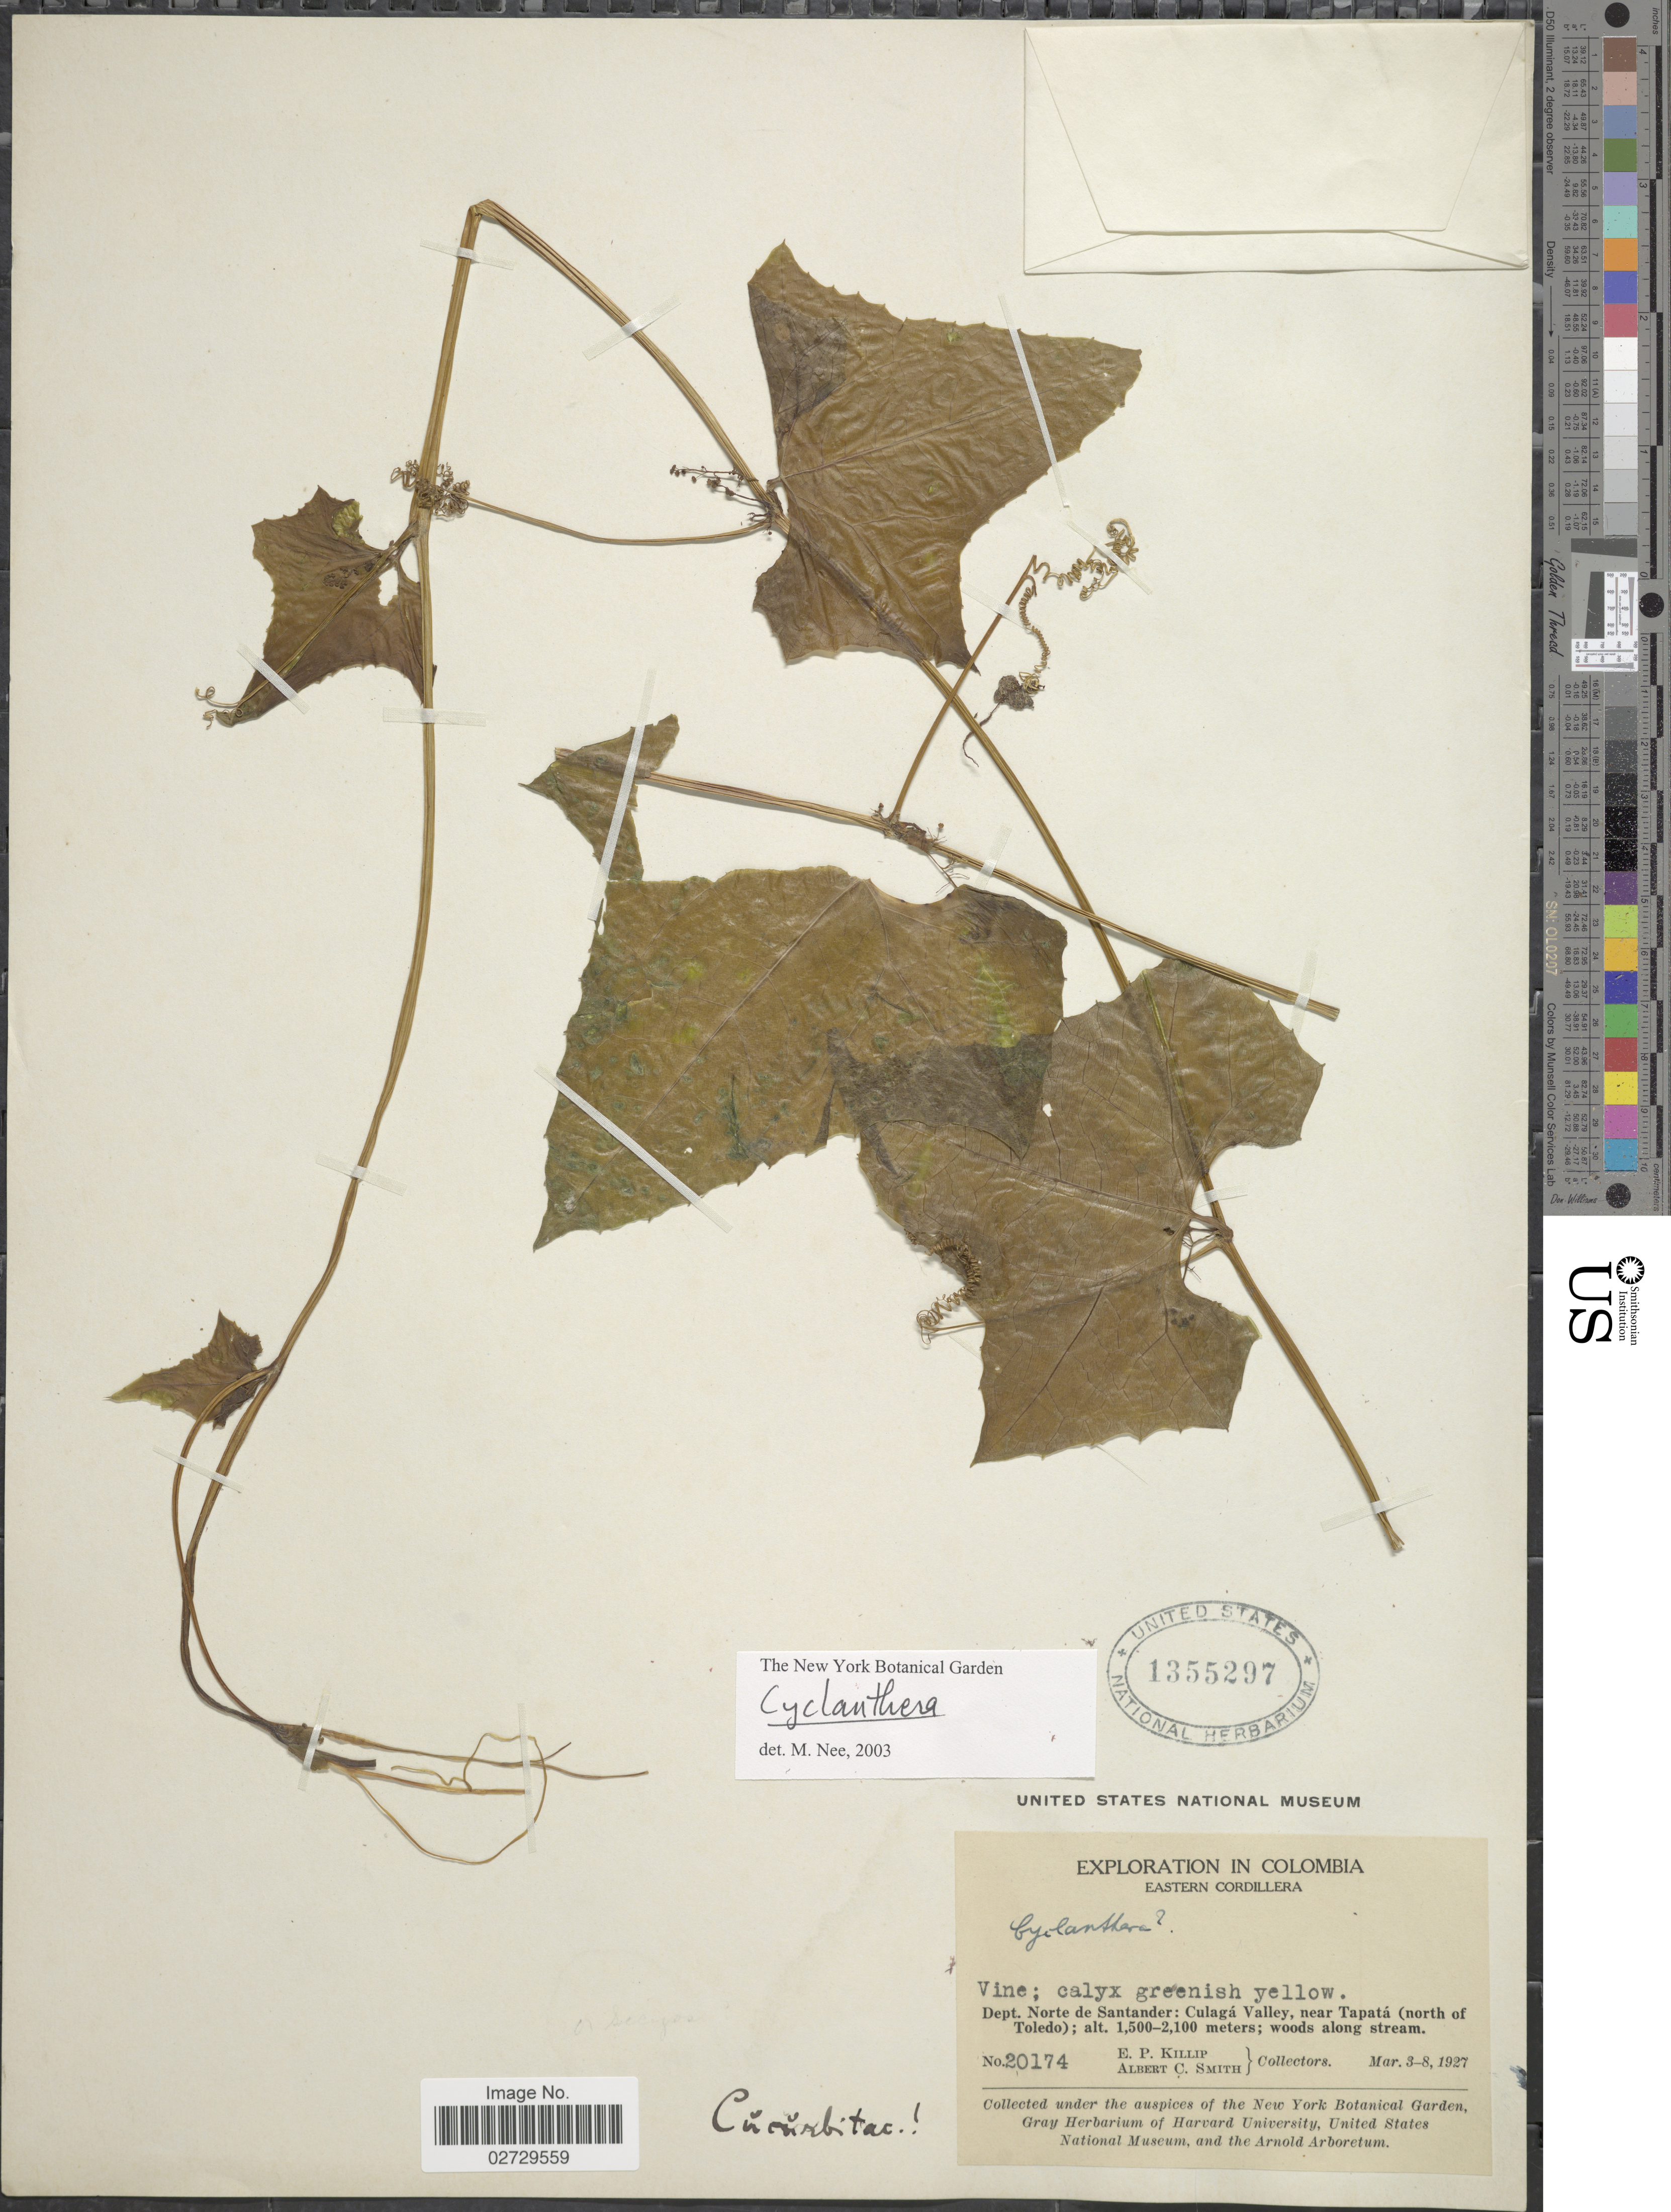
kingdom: Plantae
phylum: Tracheophyta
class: Magnoliopsida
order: Cucurbitales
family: Cucurbitaceae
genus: Cyclanthera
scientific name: Cyclanthera sp.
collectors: E. P. Killip & A. C. Smith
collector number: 20174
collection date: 1927-03-03/1927-03-08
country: Colombia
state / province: Norte de Santander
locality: Dept. Norte de Santander: Culaga Valley, near Tapata (north of Toledo)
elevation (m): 1500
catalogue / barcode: US 1355297